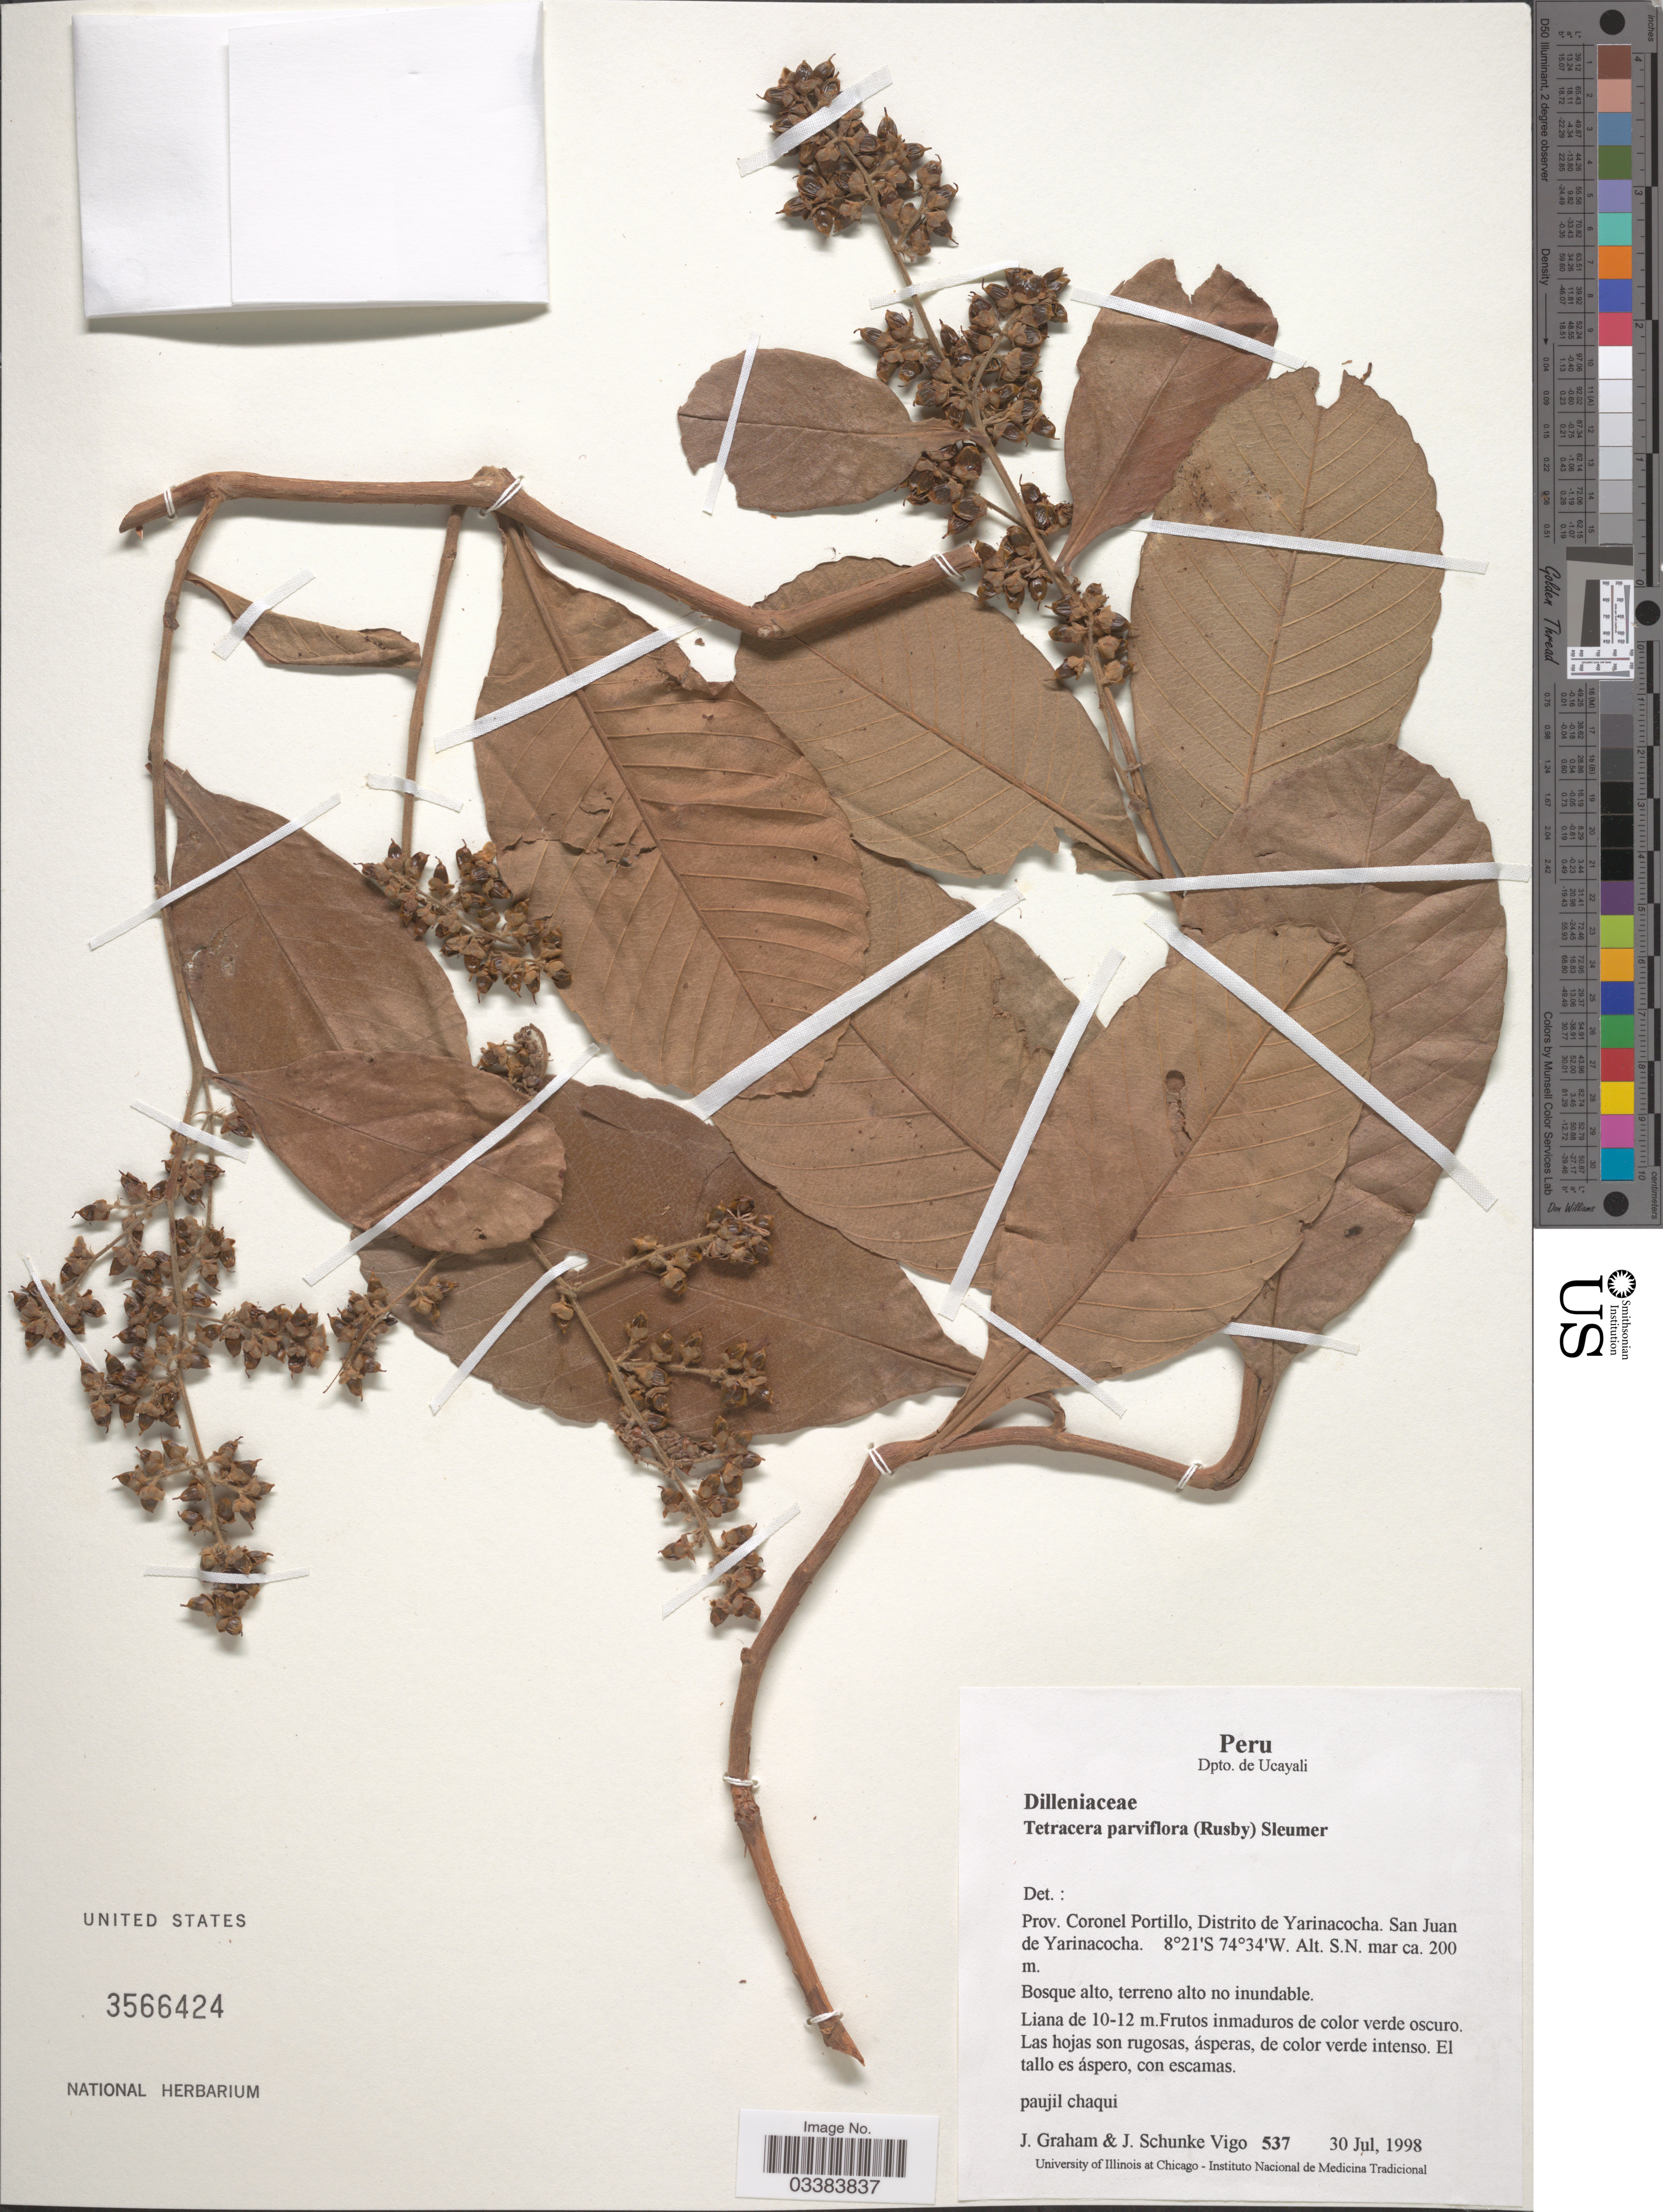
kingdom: Plantae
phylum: Tracheophyta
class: Magnoliopsida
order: Dilleniales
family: Dilleniaceae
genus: Tetracera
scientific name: Tetracera parviflora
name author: (Rusby) Sleumer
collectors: J. Graham & J. Schunke Vigo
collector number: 537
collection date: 1998-07-30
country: Peru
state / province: Ucayali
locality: Dpto. de Ucayali. Prov. Coronel Portillo, Distrito de Yarinacocha. San Juan de Yarinacocha.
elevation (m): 200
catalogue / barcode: US 3566424